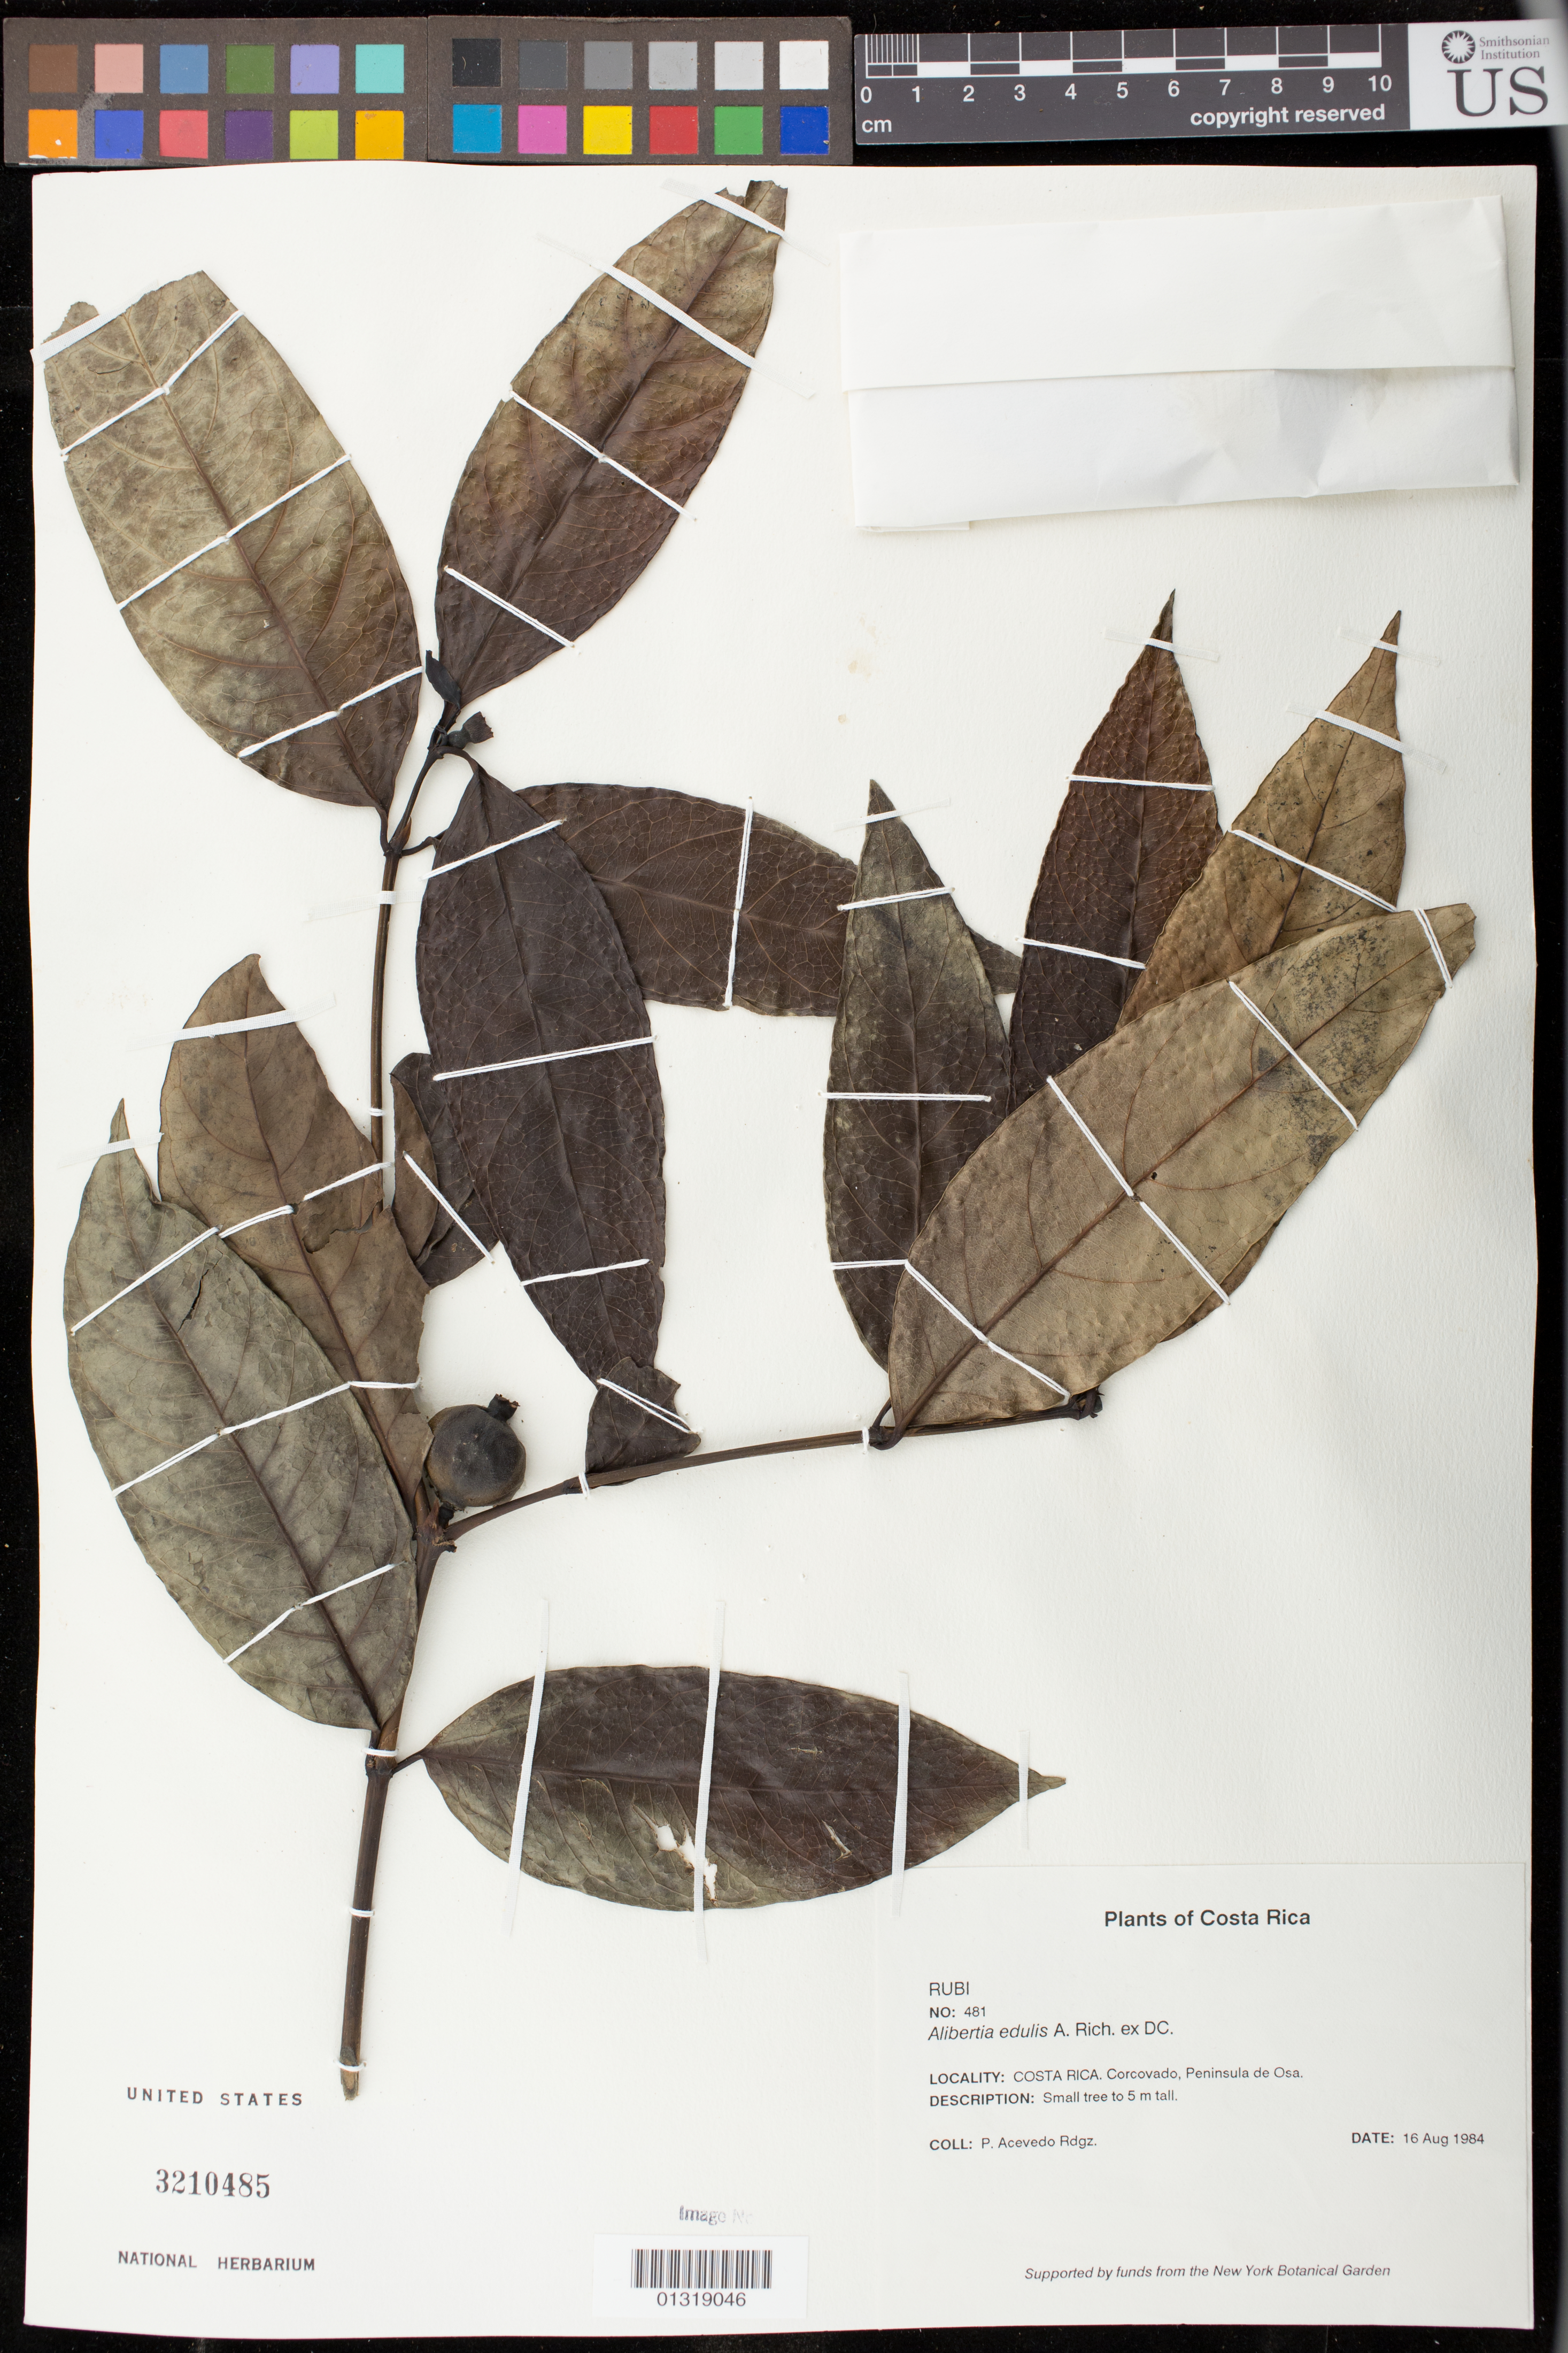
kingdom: Plantae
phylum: Tracheophyta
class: Magnoliopsida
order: Gentianales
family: Rubiaceae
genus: Alibertia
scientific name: Alibertia edulis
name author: (Rich.) A. Rich. ex DC.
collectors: P. Acevedo-Rodr.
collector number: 481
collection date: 1984-08-16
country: Costa Rica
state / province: Puntarenas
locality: Corcovado, Penninsula de Osa.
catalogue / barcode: US 3210485